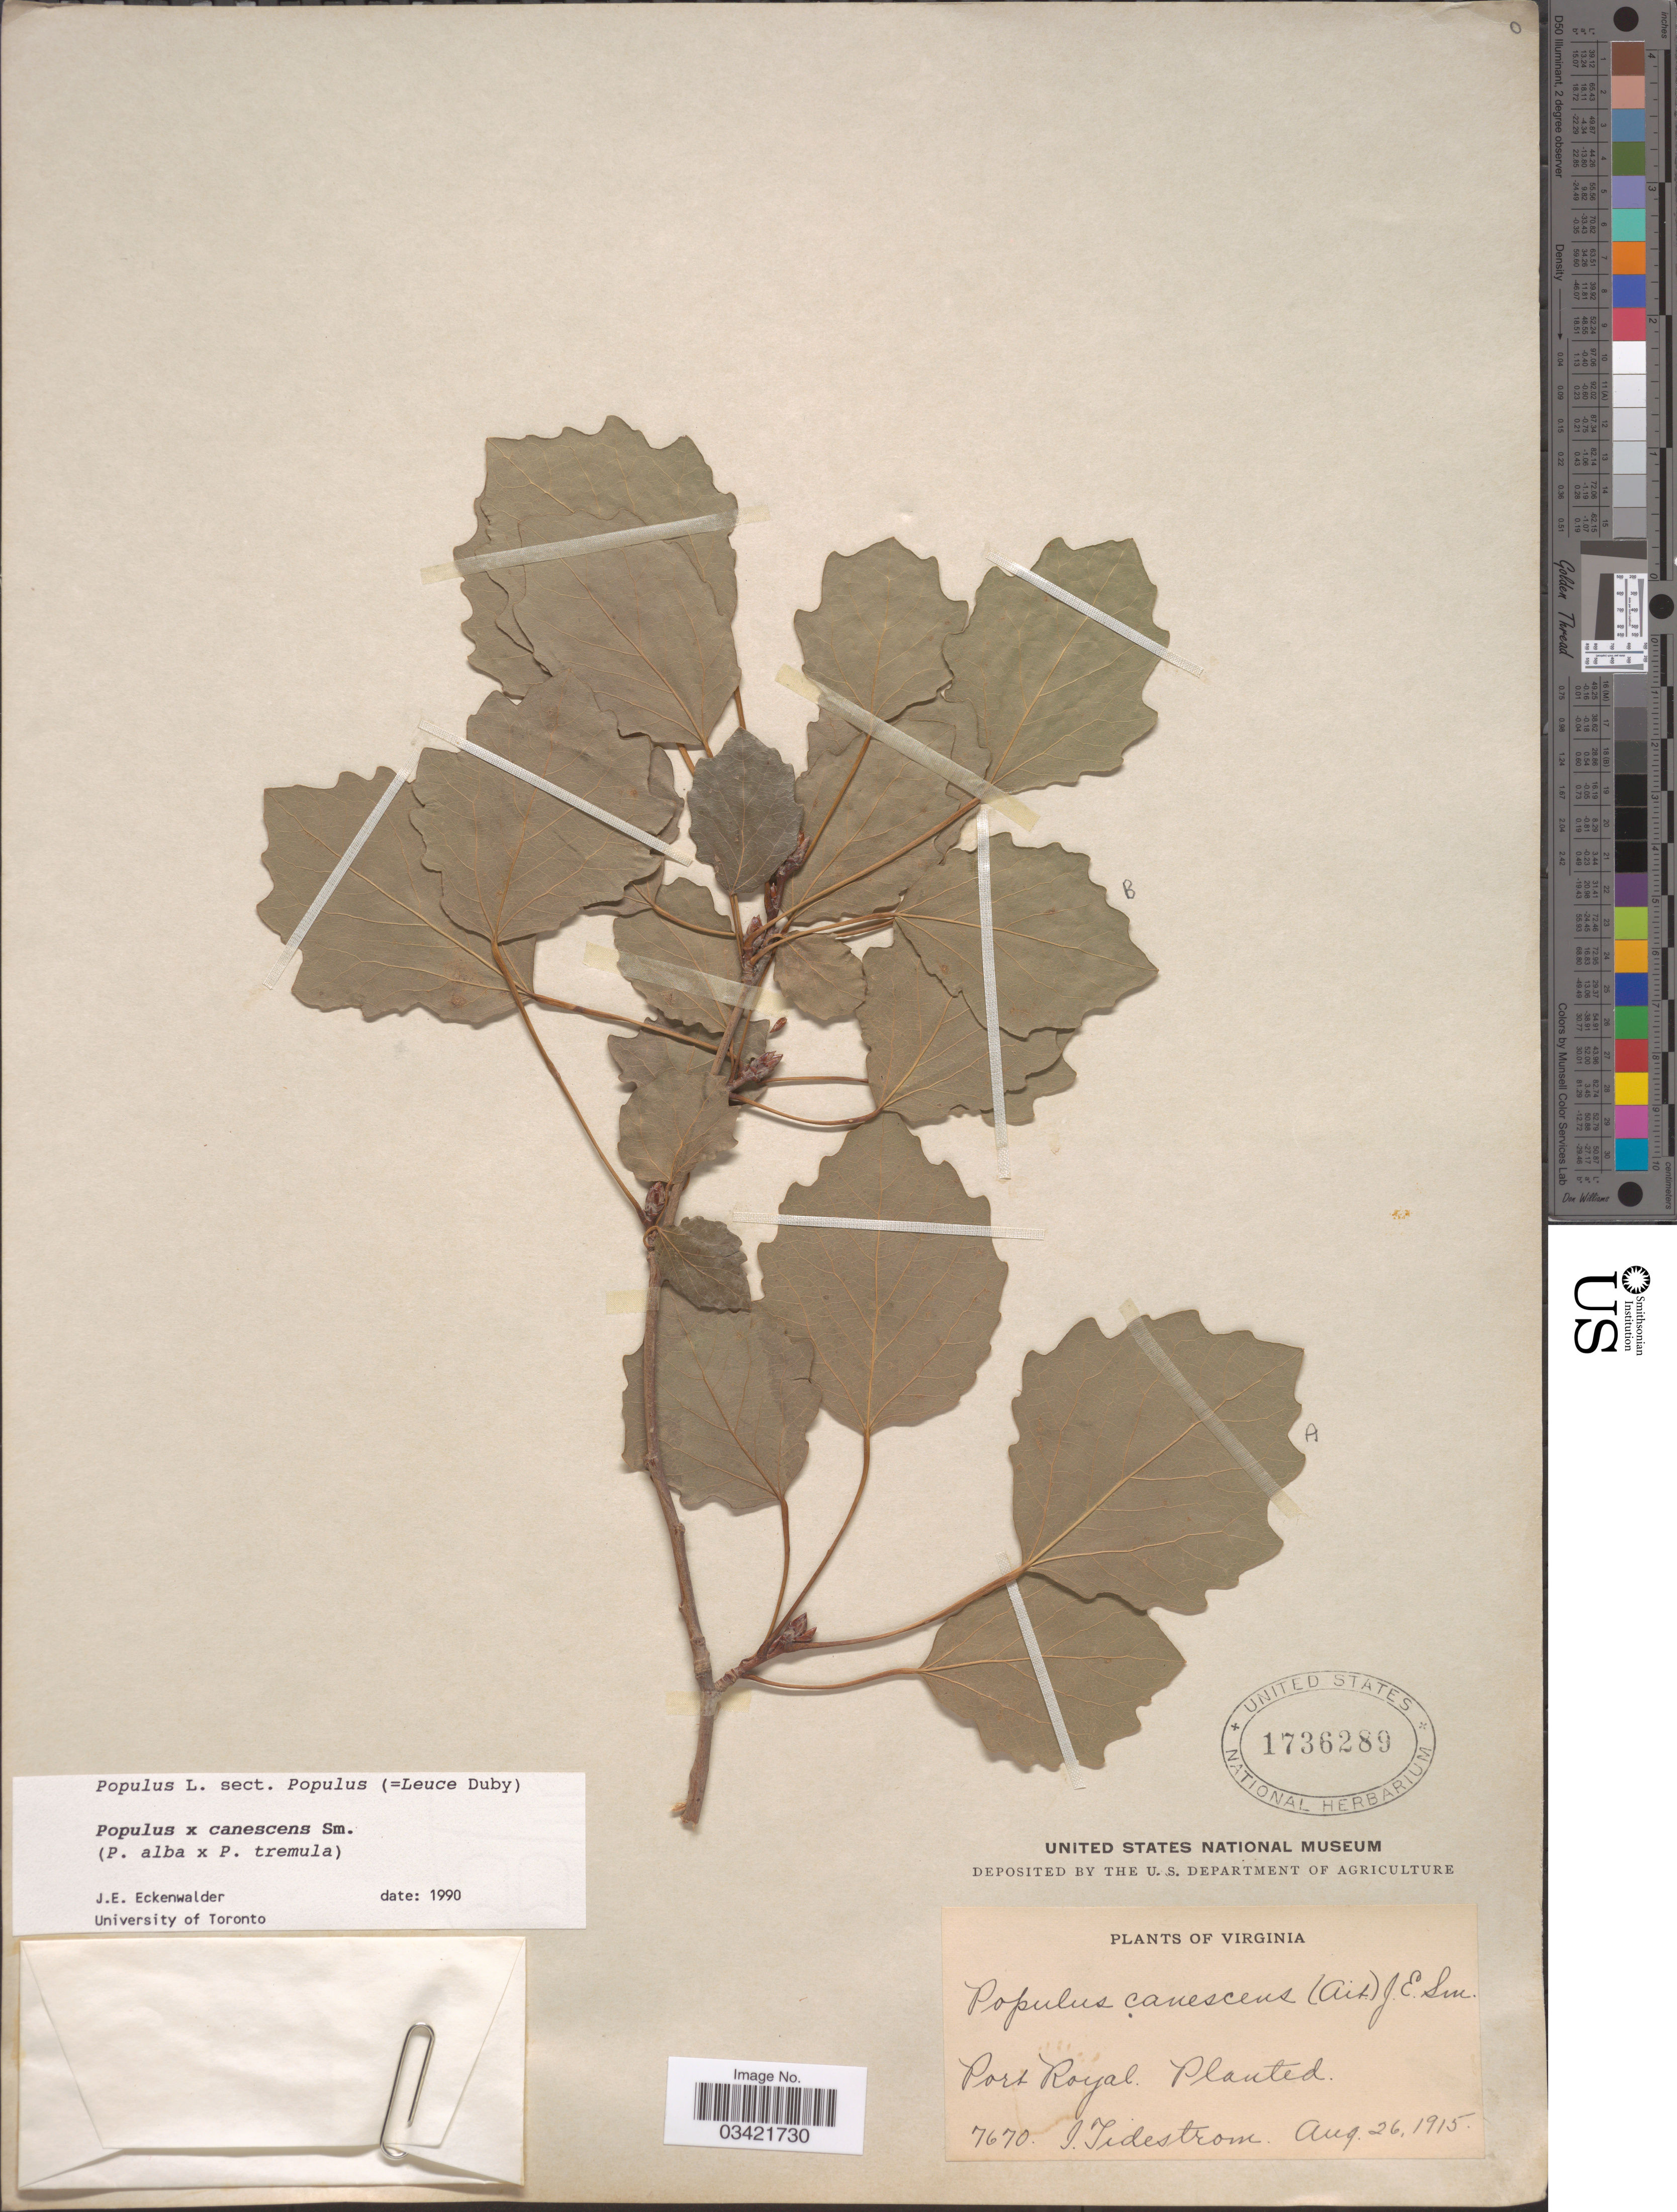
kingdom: Plantae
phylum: Tracheophyta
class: Magnoliopsida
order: Malpighiales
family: Salicaceae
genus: Populus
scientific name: Populus x canescens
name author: (Aiton) Sm.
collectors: I. F. Tidestrom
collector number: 7670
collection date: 1915-08-26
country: United States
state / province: Virginia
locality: Port Royal.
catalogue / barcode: US 1736289